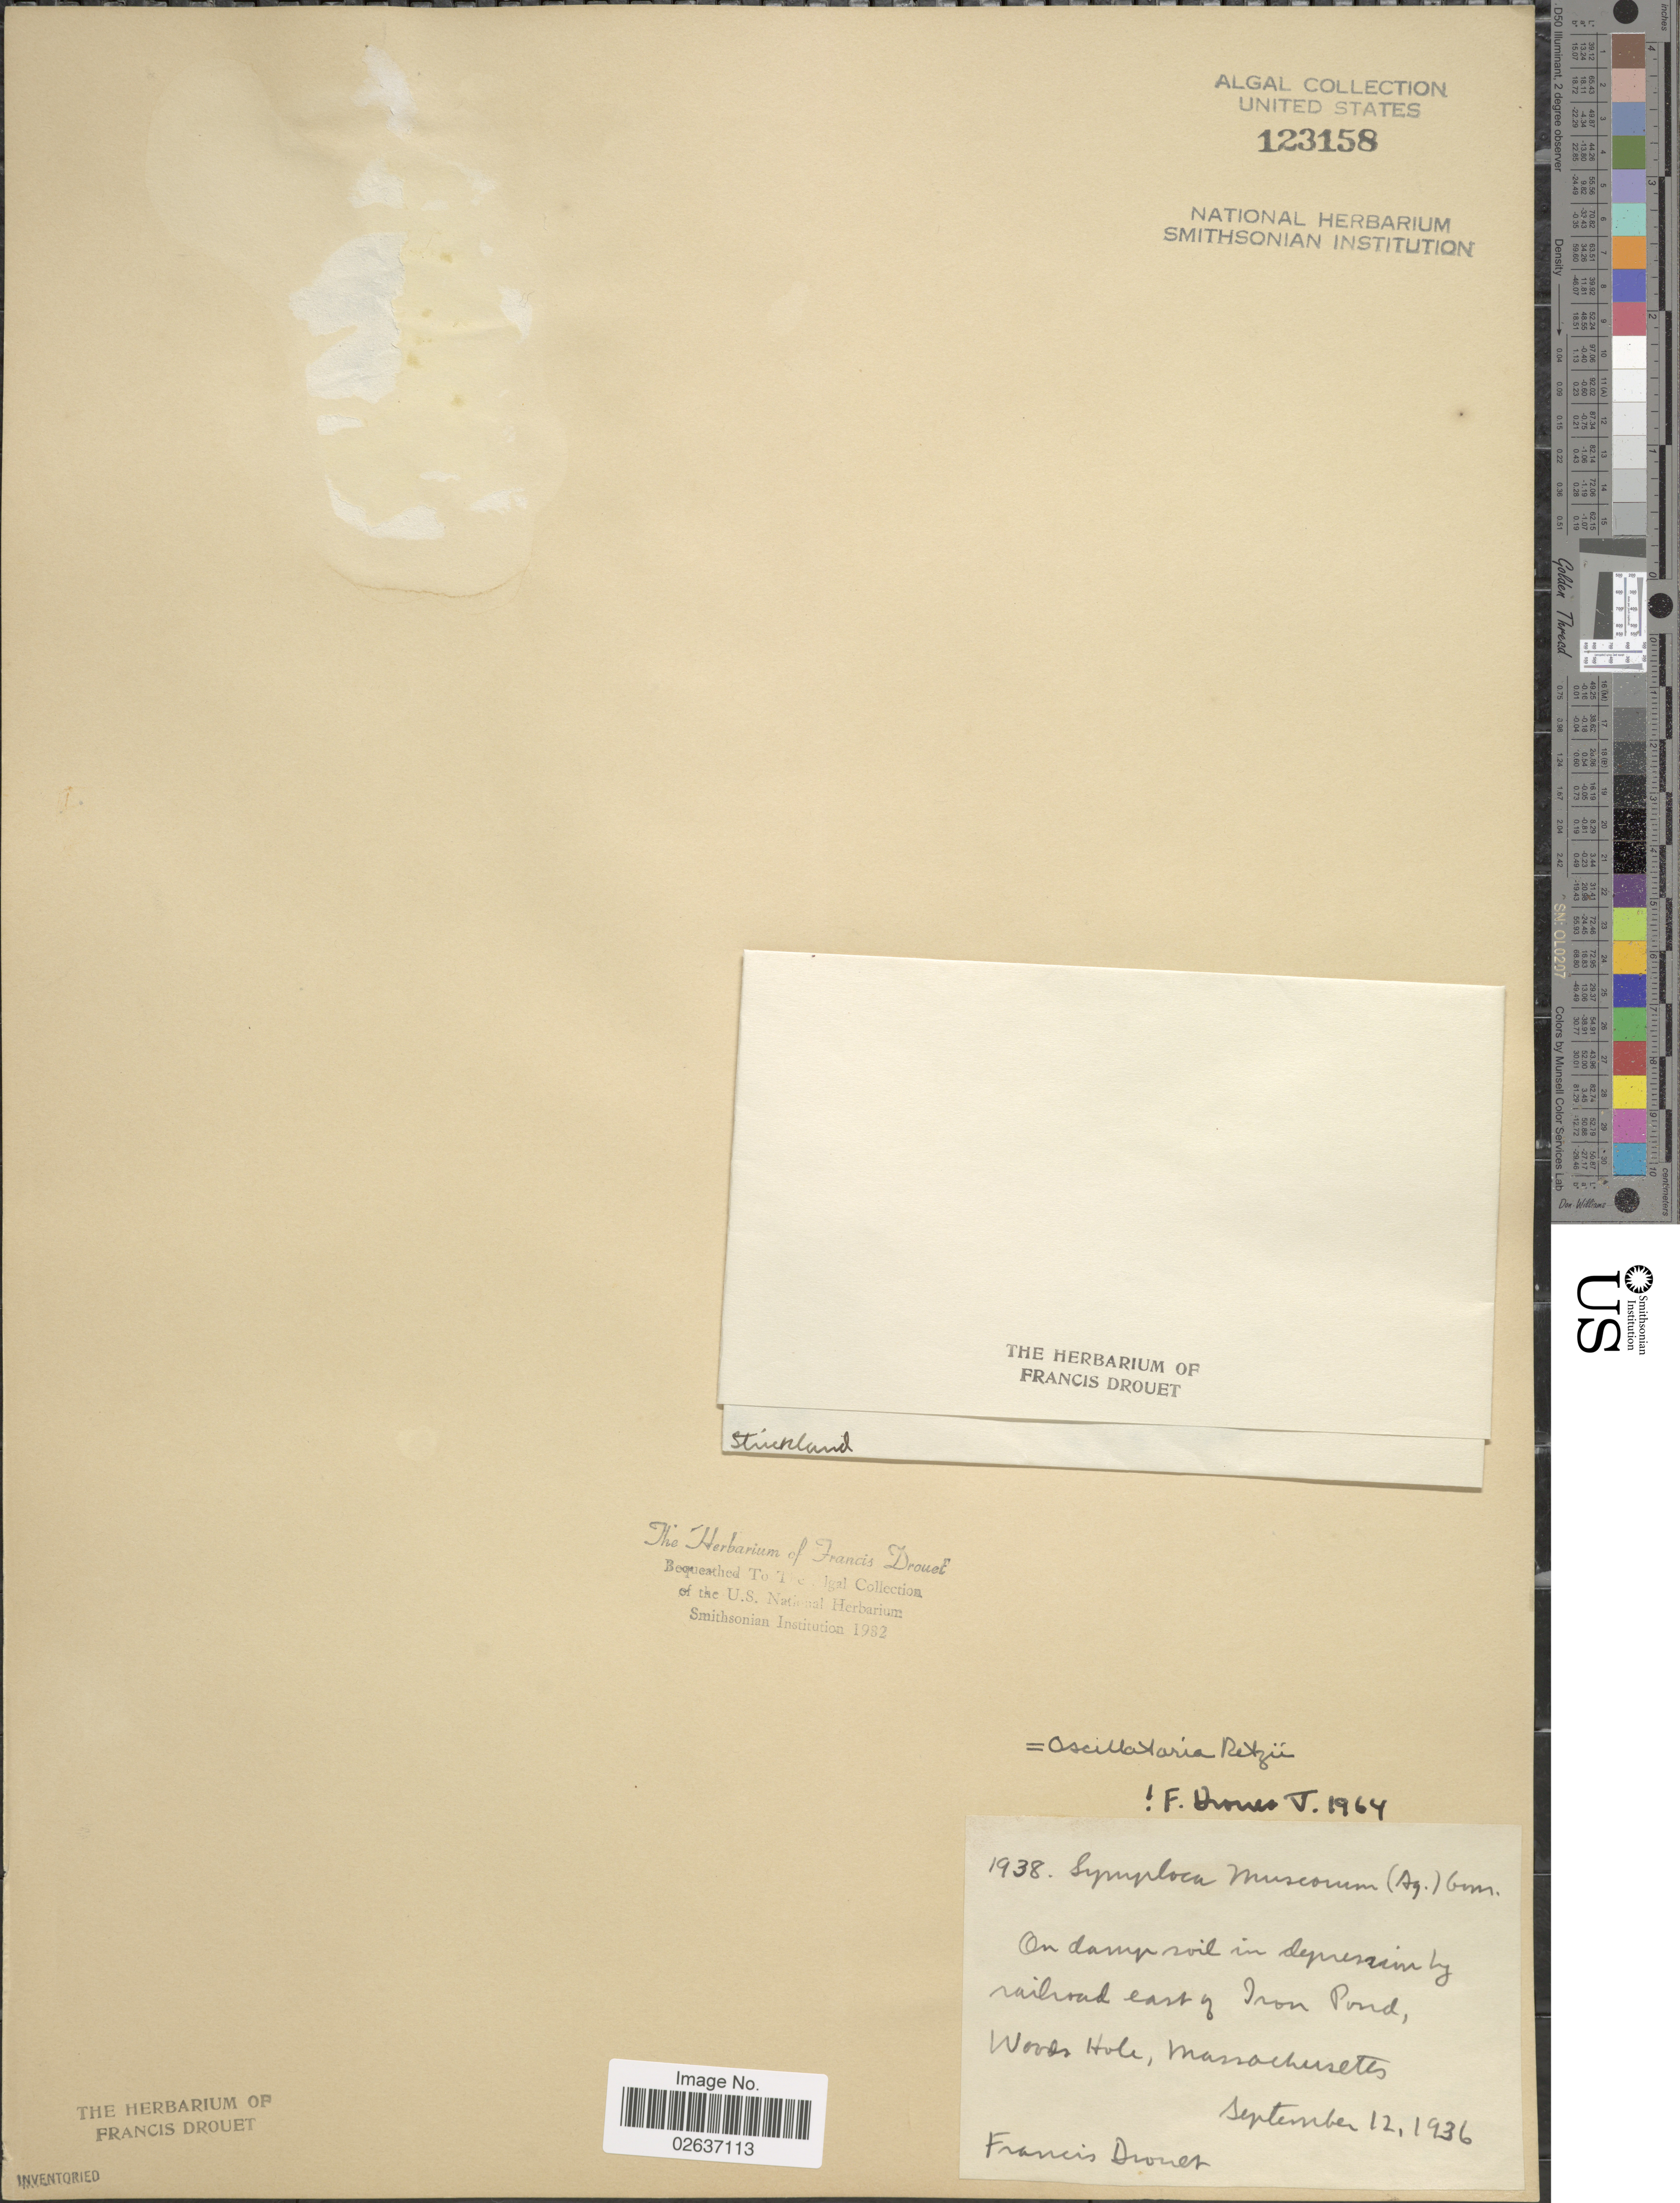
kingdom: Bacteria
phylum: Cyanobacteria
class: Cyanobacteriia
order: Cyanobacteriales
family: Oscillatoriaceae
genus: Oscillatoria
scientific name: Oscillatoria retzii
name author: C. Agardh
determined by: Drouet, F. E.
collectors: F. E. Drouet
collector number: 1938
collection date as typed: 12 Sep 1936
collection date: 1936-09-12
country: United States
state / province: Massachusetts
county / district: Barnstable County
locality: Woods Hole, Iron Pond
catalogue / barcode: US 123158